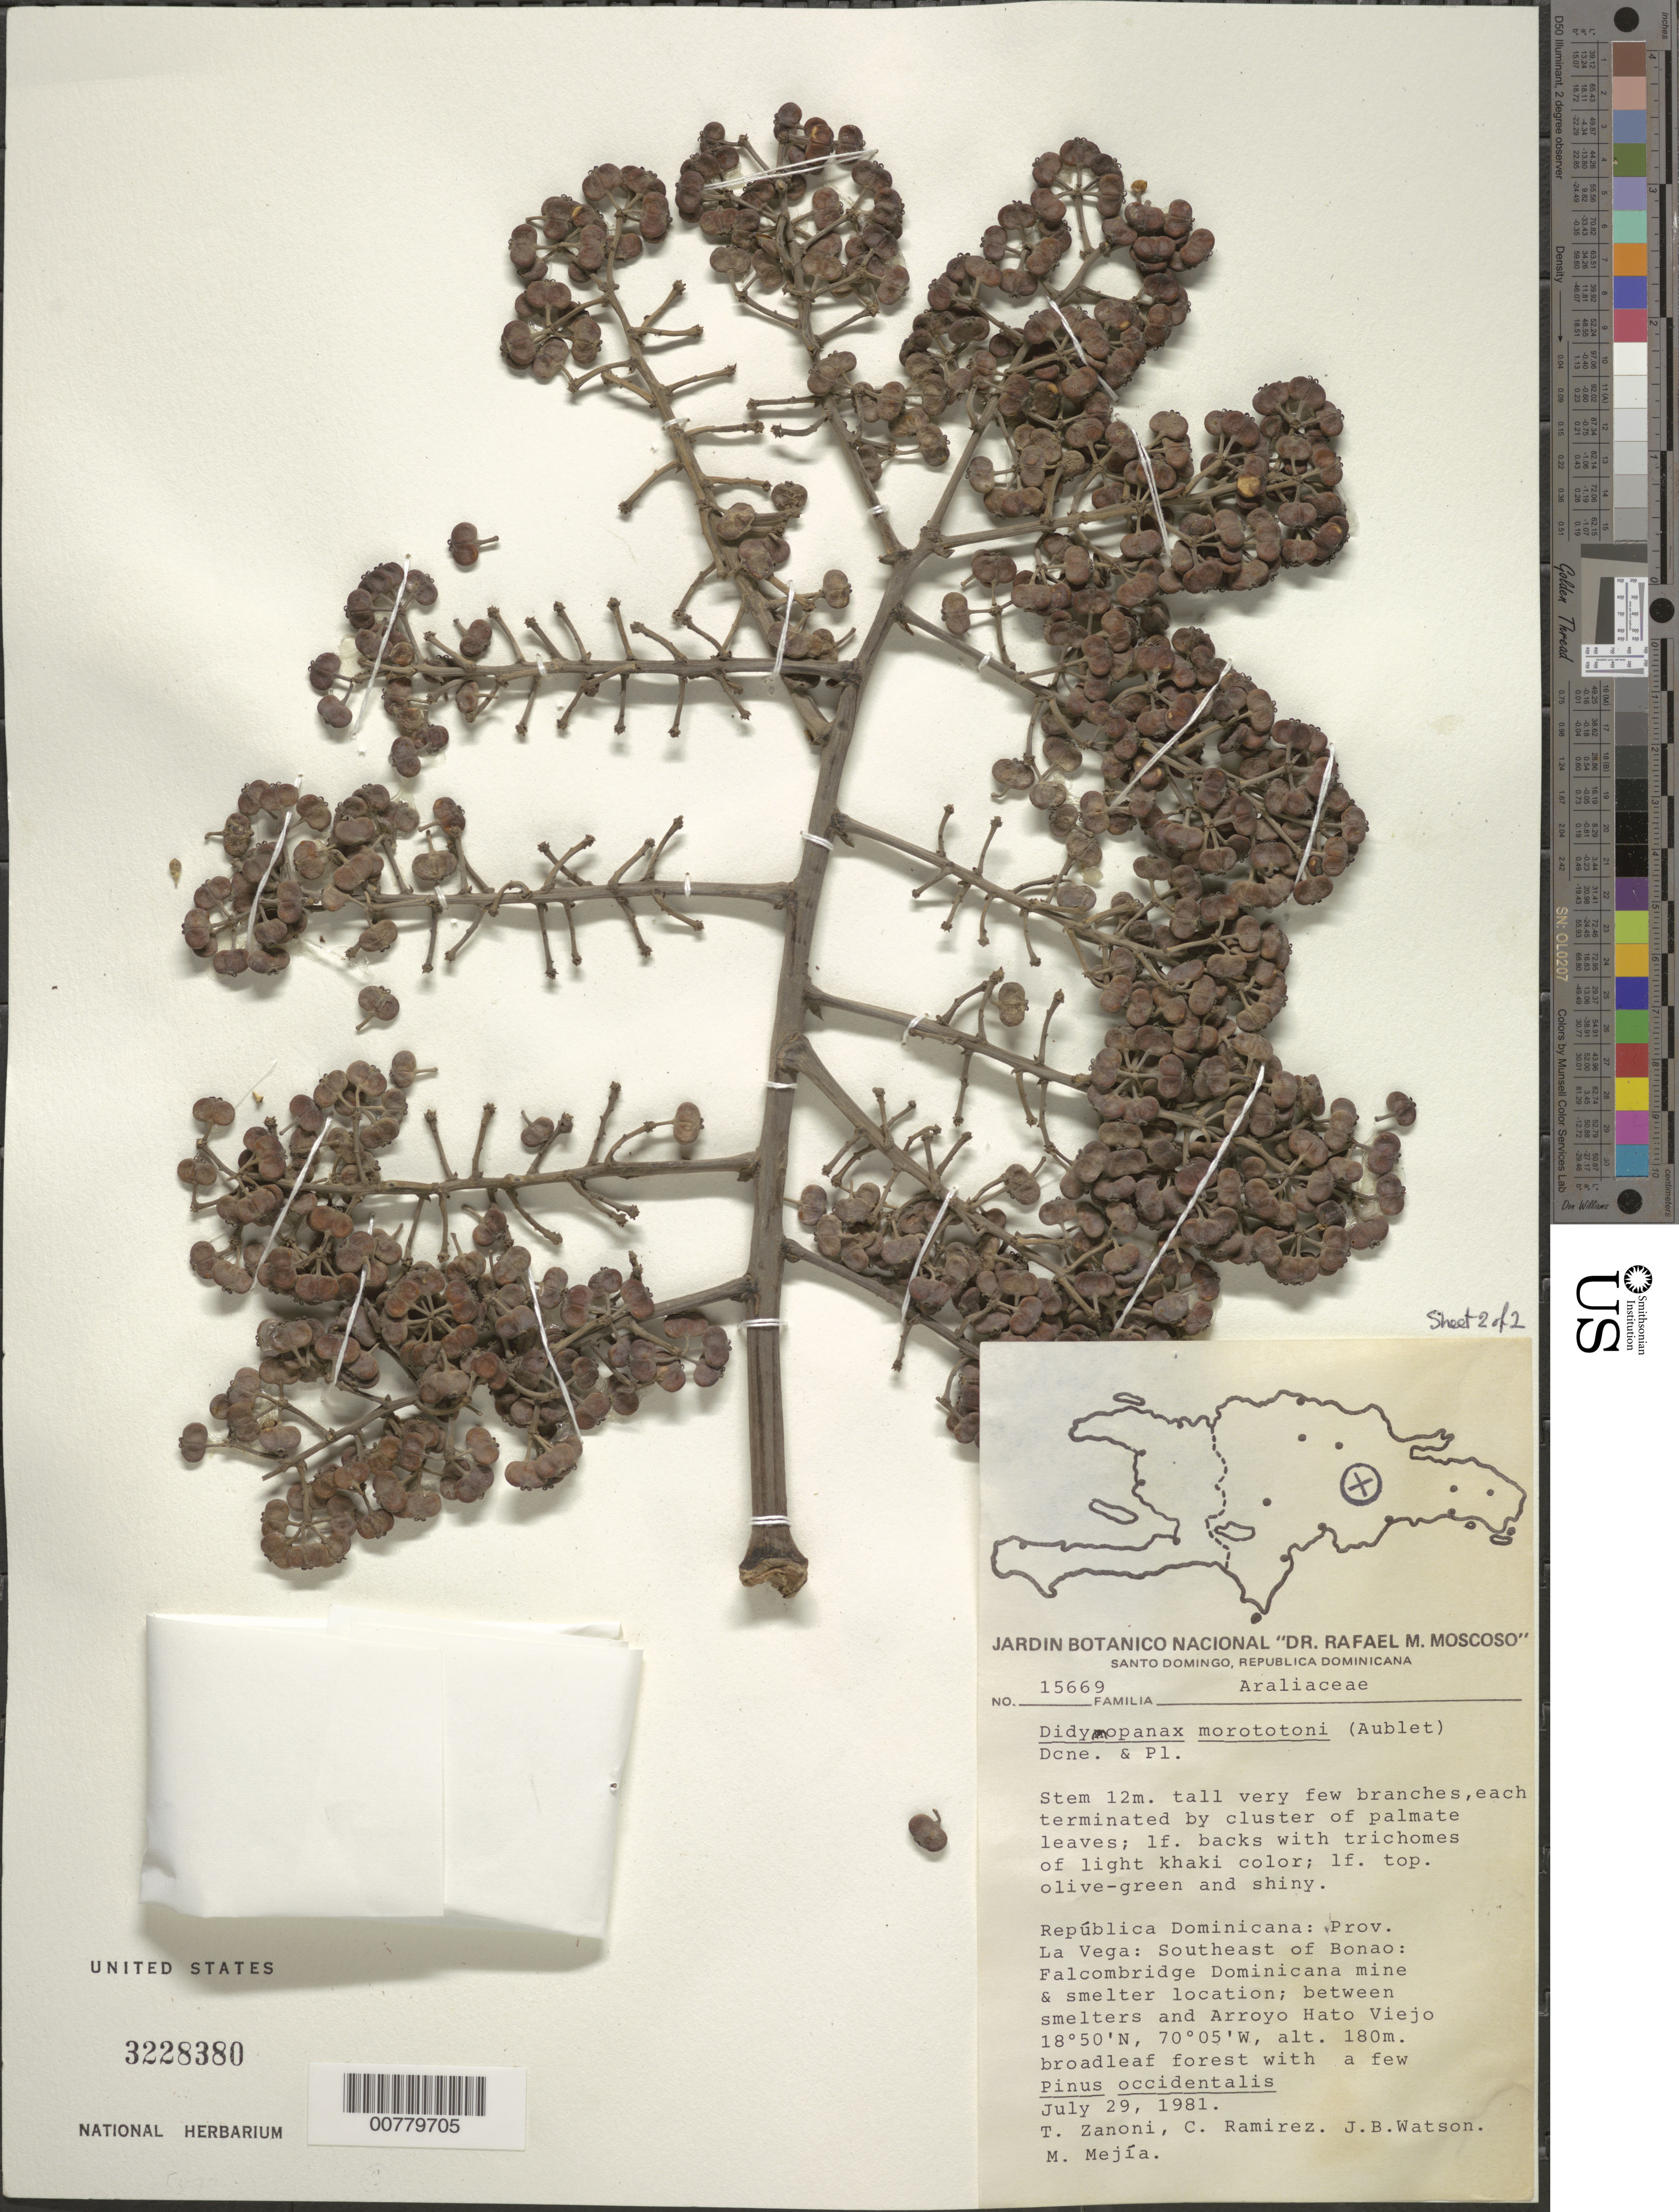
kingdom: Plantae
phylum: Tracheophyta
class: Magnoliopsida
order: Apiales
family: Araliaceae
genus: Schefflera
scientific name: Schefflera morototoni (Aubl.) Maguire, Steyerm. & Frodin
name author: (Aubl.) Maguire et al.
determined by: Frodin, D. G.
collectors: T. A. Zanoni, C. Ramirez, J. B. Watson & M. Mejia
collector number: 15669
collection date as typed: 29 Jul 1981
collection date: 1981-07-29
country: Dominican Republic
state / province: La Vega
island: Hispaniola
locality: Southeast of Bonao, Falcombridge Dominicana mine & smelter location, between smelters and Hato Viejo Stream.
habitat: Broadleaf forest with a few Pinus occidentalis.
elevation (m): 180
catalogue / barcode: US 3228380